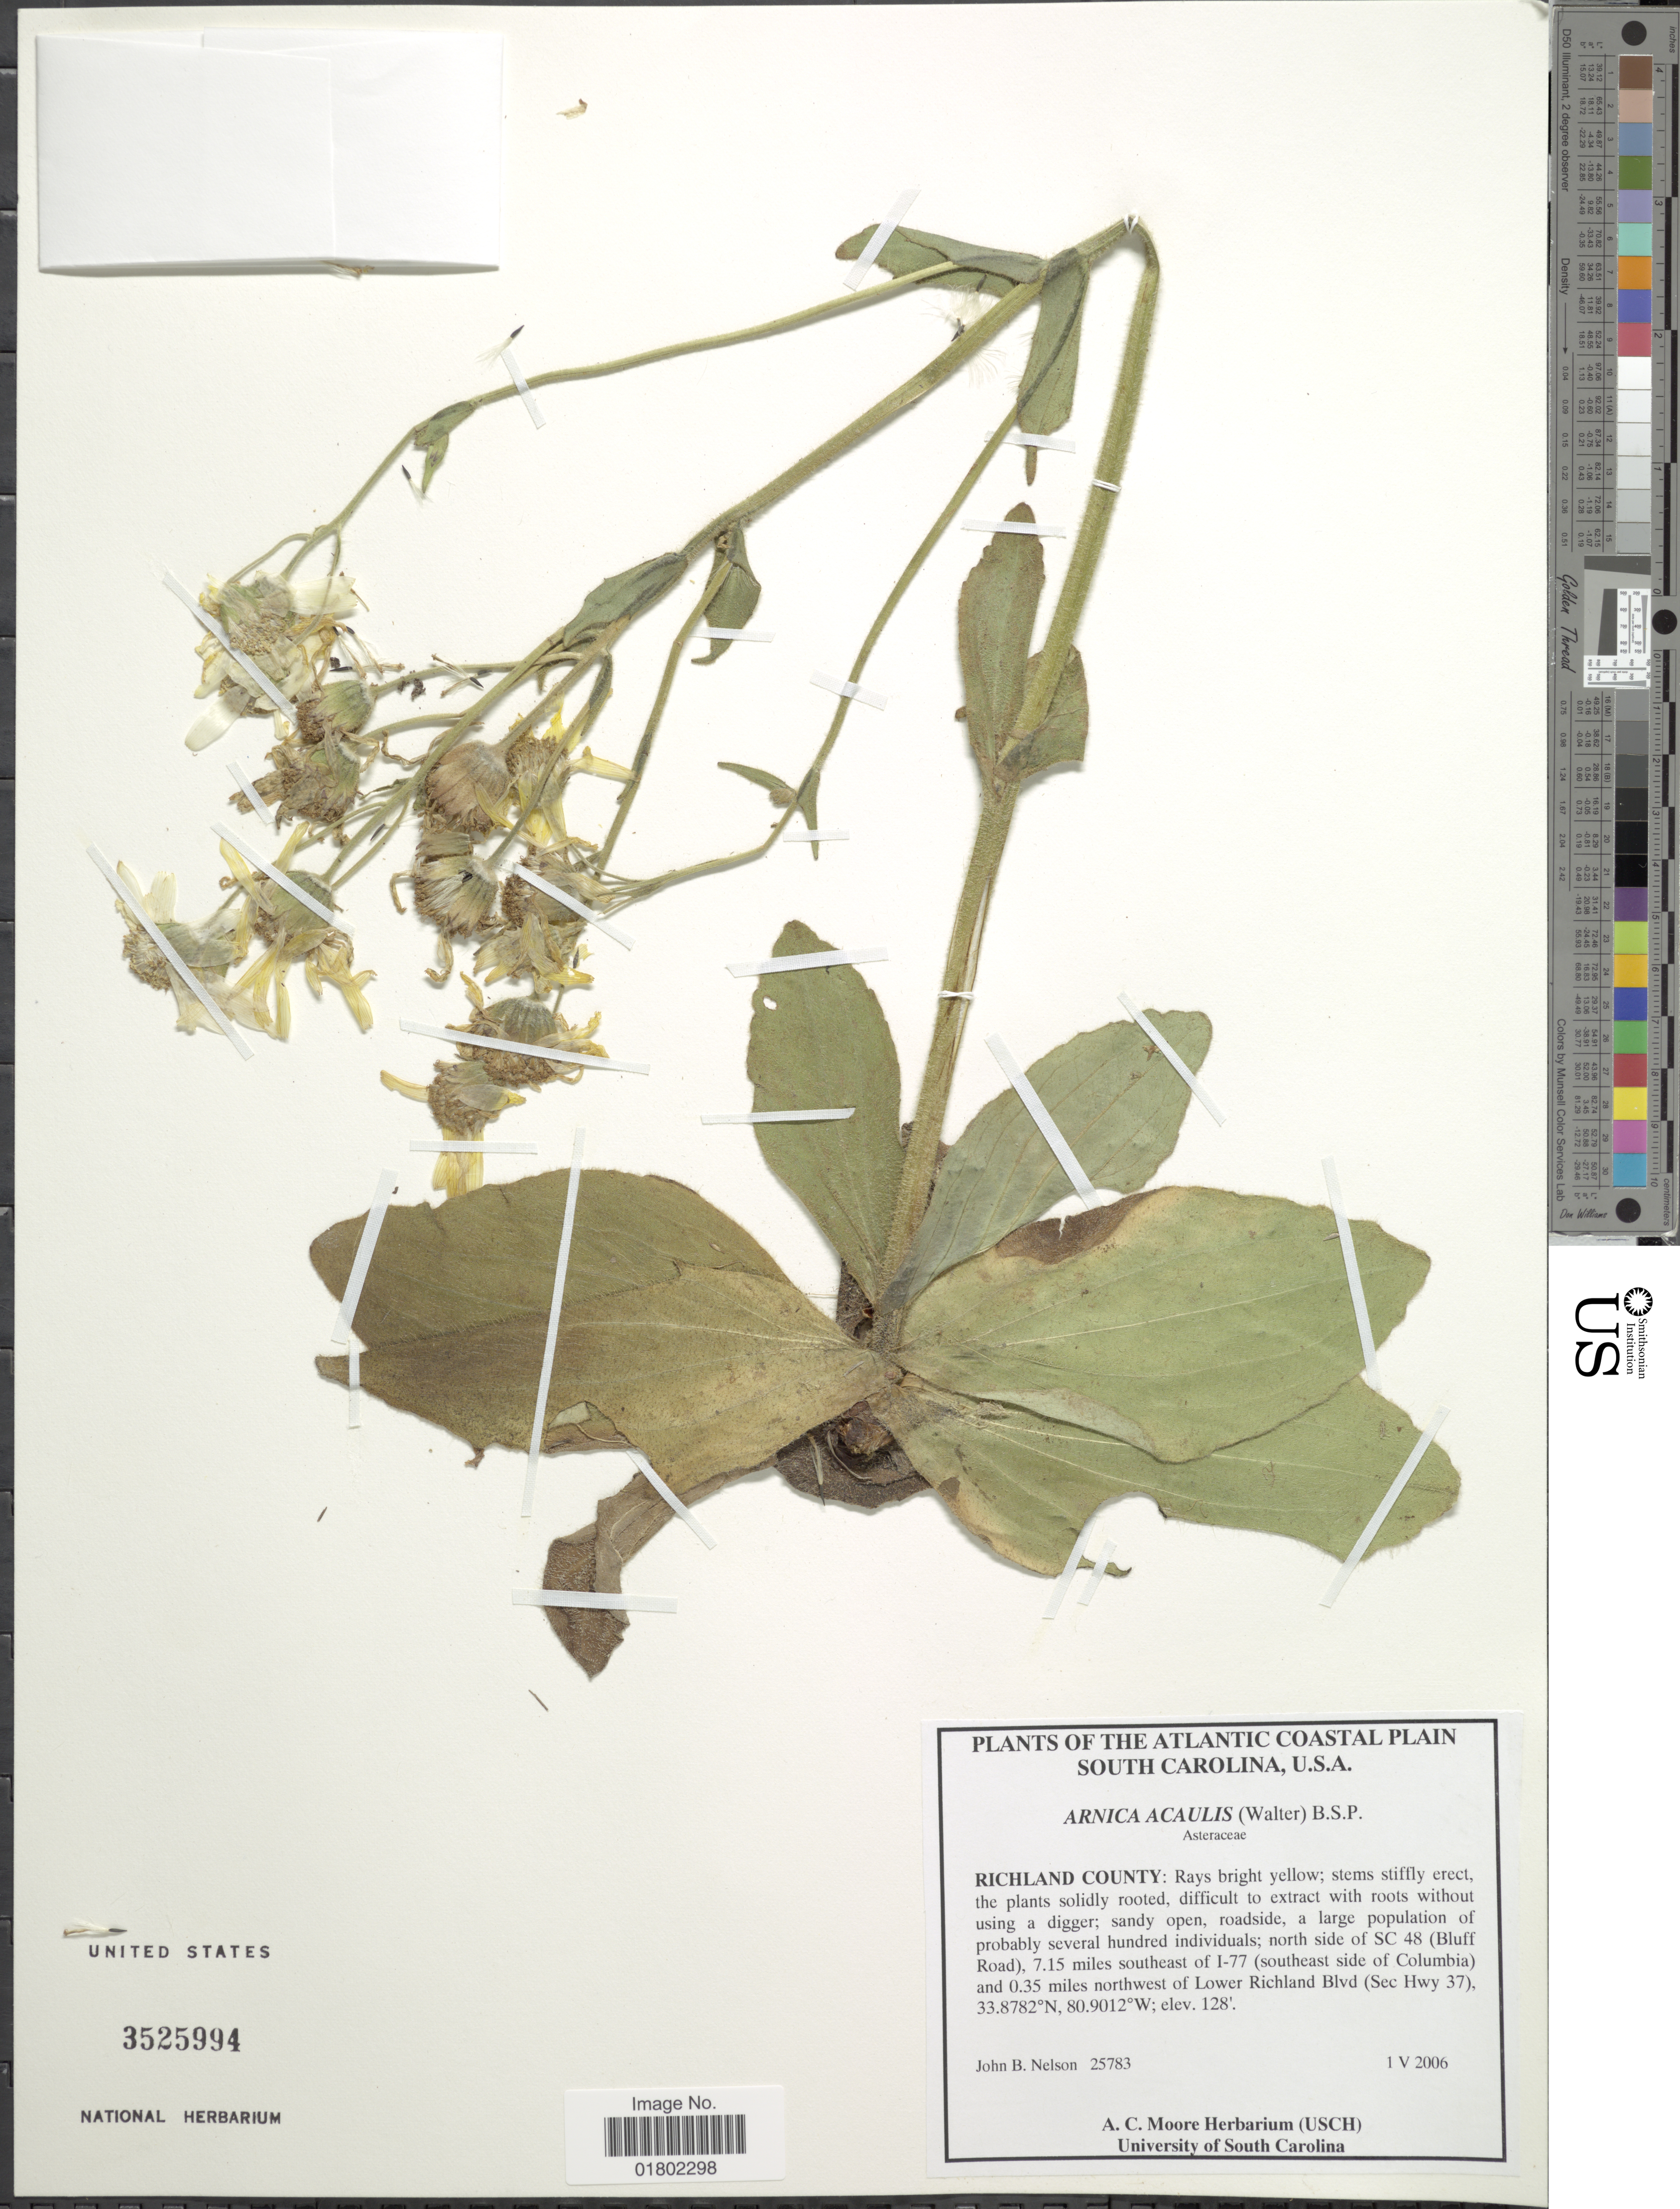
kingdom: Plantae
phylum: Tracheophyta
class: Magnoliopsida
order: Asterales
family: Asteraceae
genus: Arnica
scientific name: Arnica acaulis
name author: (Walter) Britton, Stearns & Poggenb.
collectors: J. B. Nelson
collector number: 25783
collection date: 2006-05-01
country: United States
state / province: South Carolina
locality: Richland County: north side of SC 48 (Bluff Road), 7.15 miles southeast of 1-77 (Southeast side of Columbia) and 0.5 miles northwest of Lower Richland Blvd (See Hwy 37)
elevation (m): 39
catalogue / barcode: US 3525994